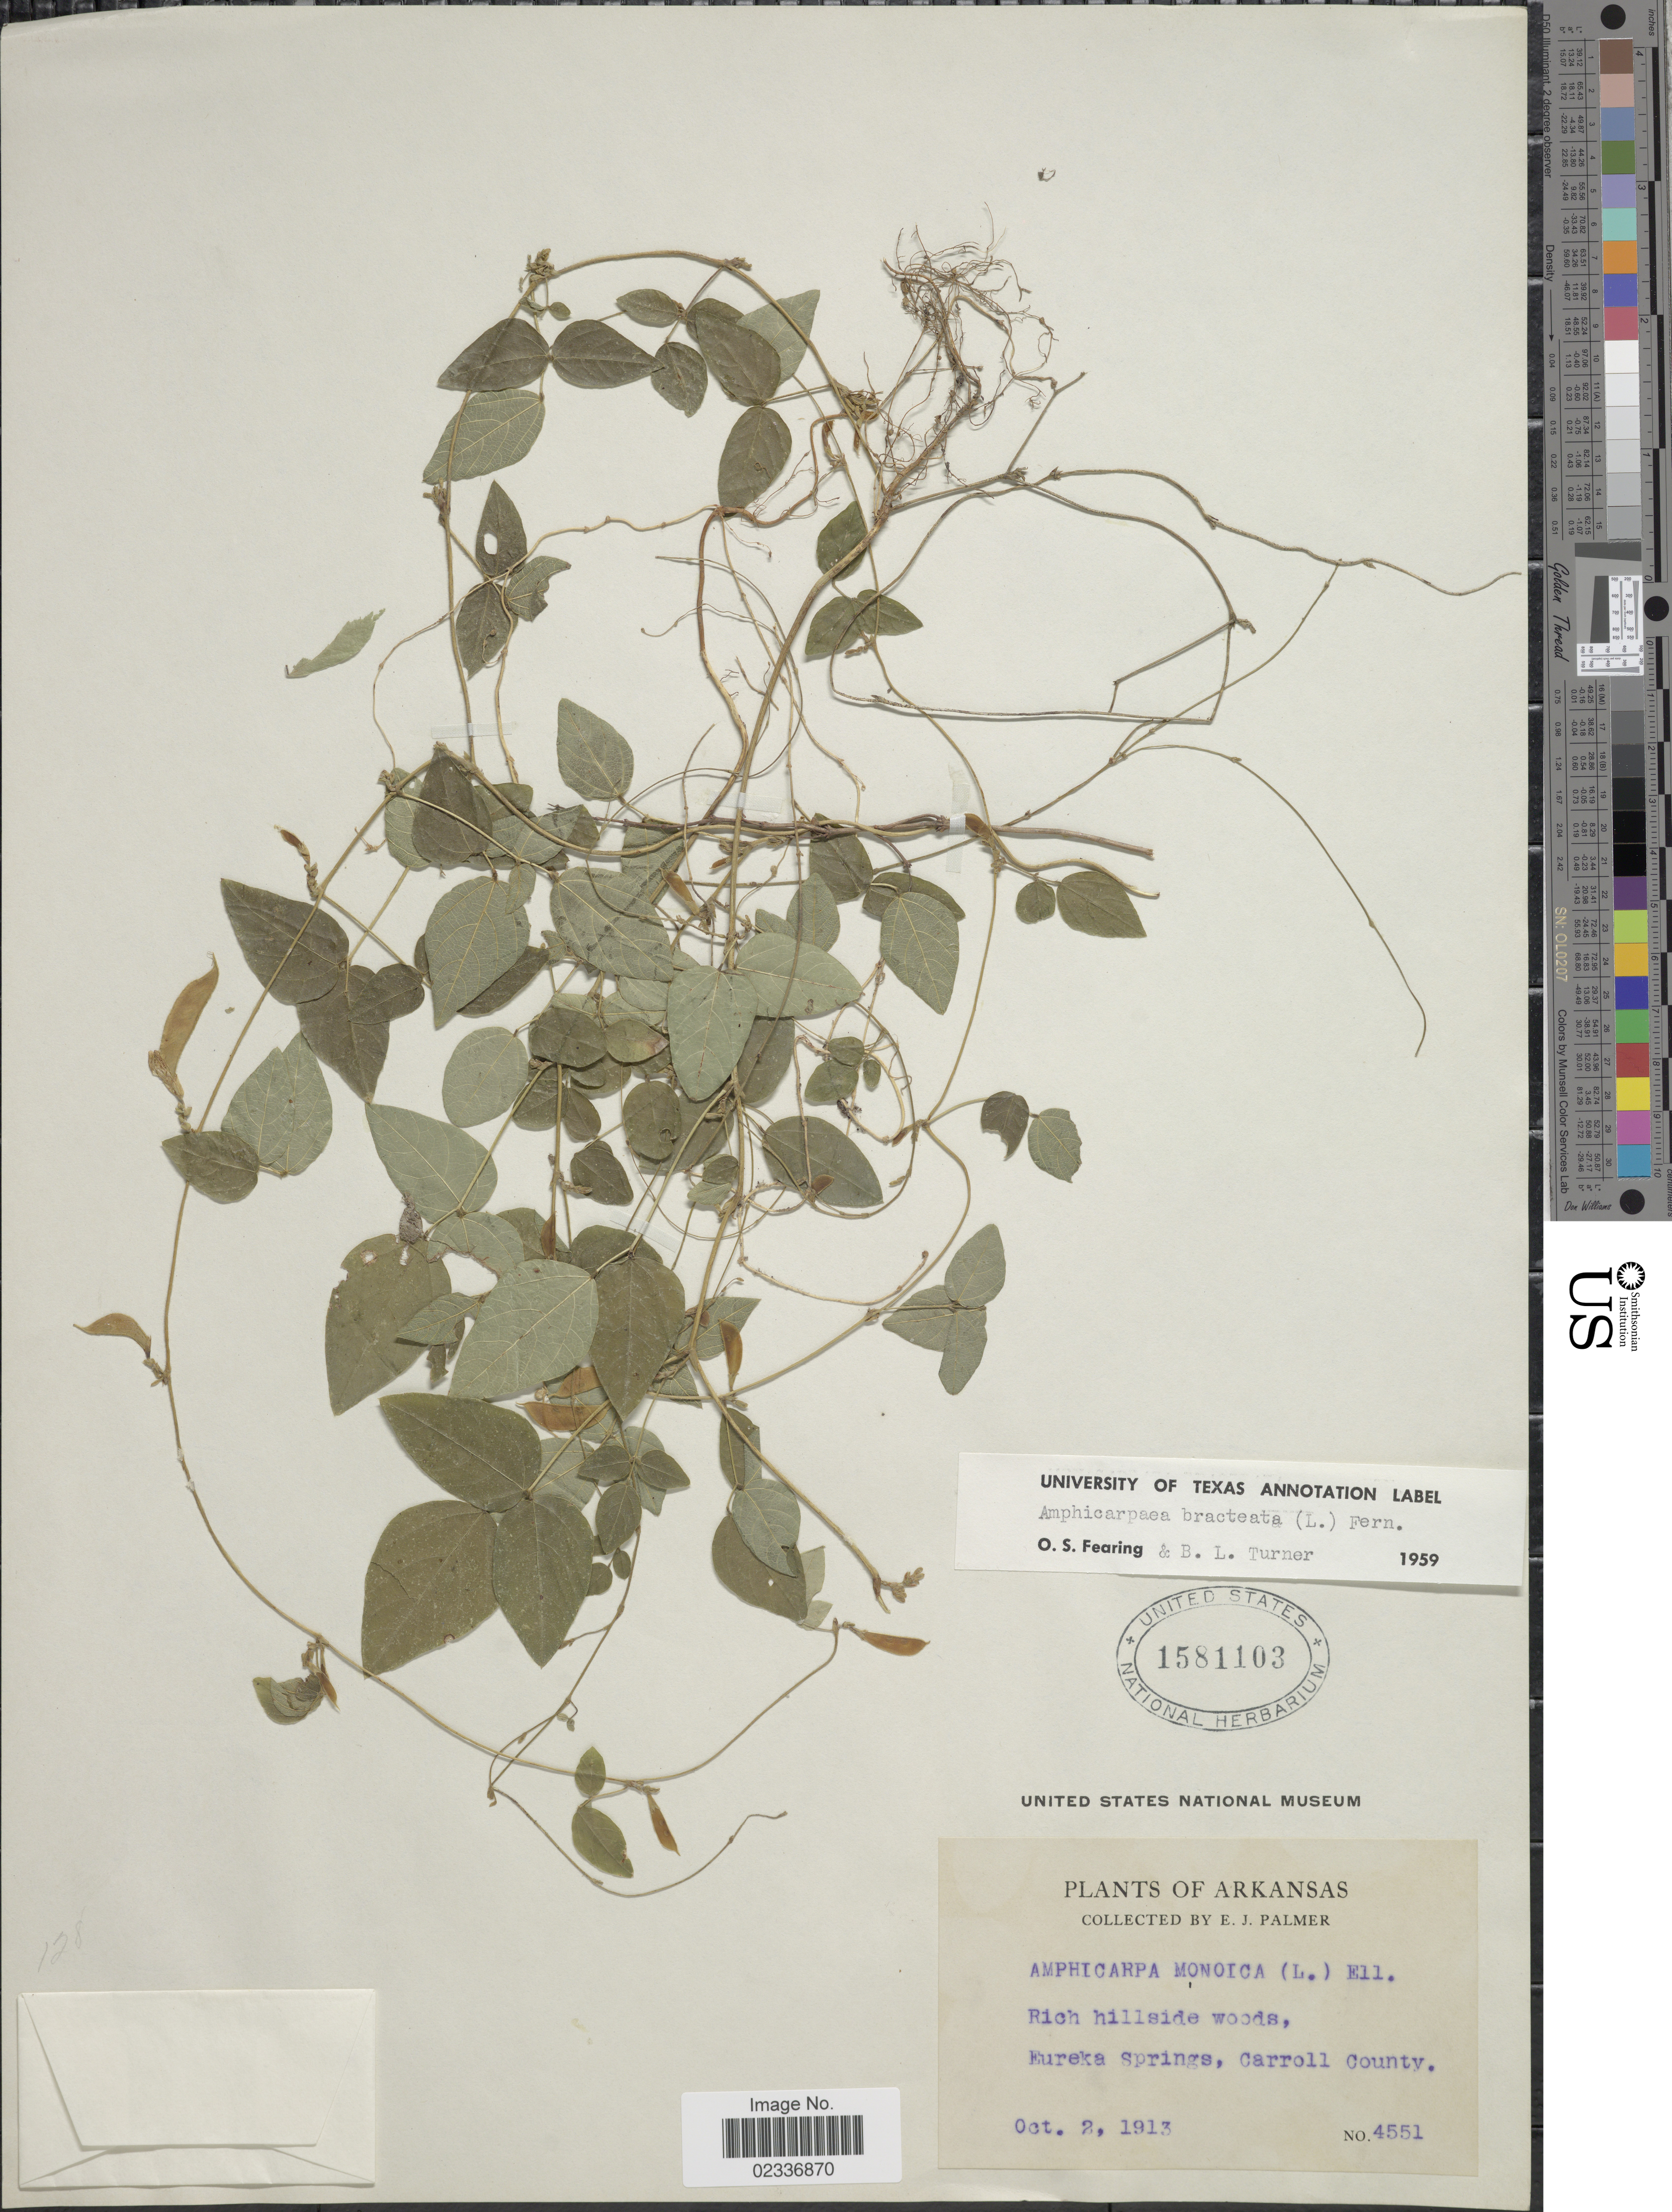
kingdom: Plantae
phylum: Tracheophyta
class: Magnoliopsida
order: Fabales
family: Fabaceae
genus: Amphicarpaea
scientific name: Amphicarpaea bracteata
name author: (L.) Fernald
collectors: E. J. Palmer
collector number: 4551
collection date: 1913-10-02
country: United States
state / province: Arkansas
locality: Eureka Springs, Carroll County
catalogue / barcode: US 1581103